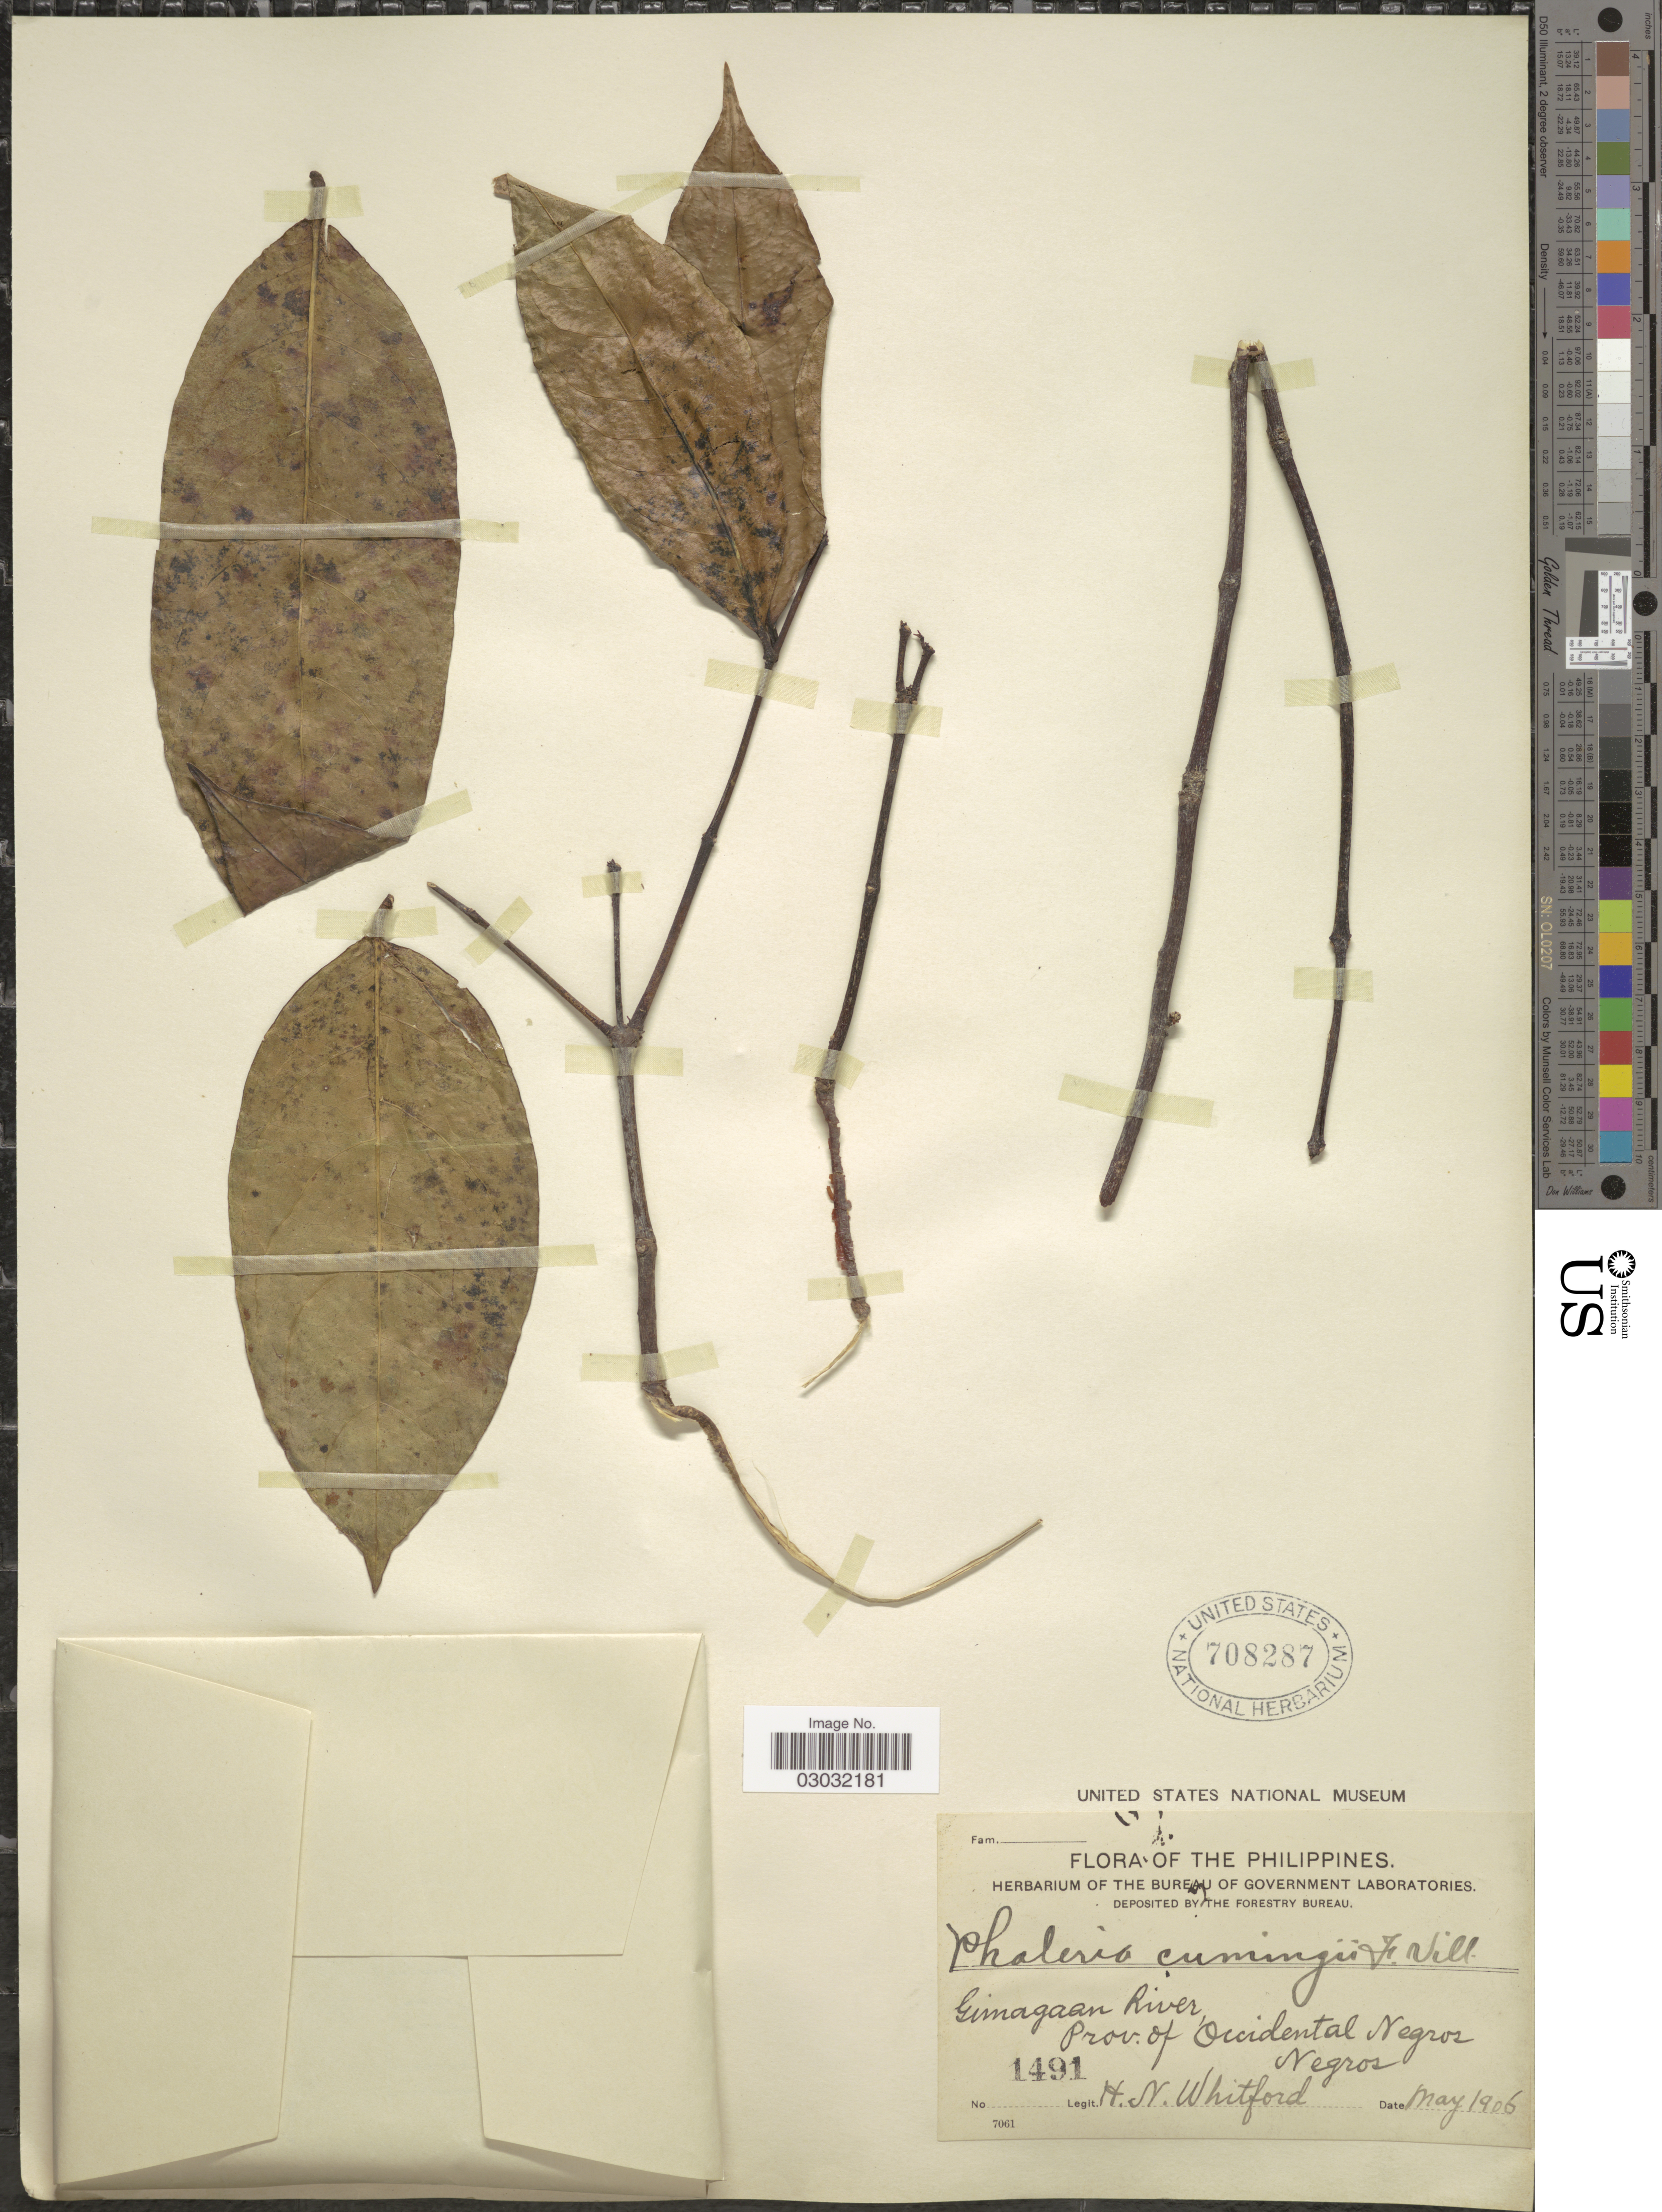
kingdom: Plantae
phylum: Tracheophyta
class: Magnoliopsida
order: Malvales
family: Thymelaeaceae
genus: Phaleria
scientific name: Phaleria cumingii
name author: (Meisn.) Fern.-Vill.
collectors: H. N. Whitford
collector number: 1491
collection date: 1906-05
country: Philippines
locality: Gimagaan River, Prov. of Occidental Negros. Negros.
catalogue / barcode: US 708287